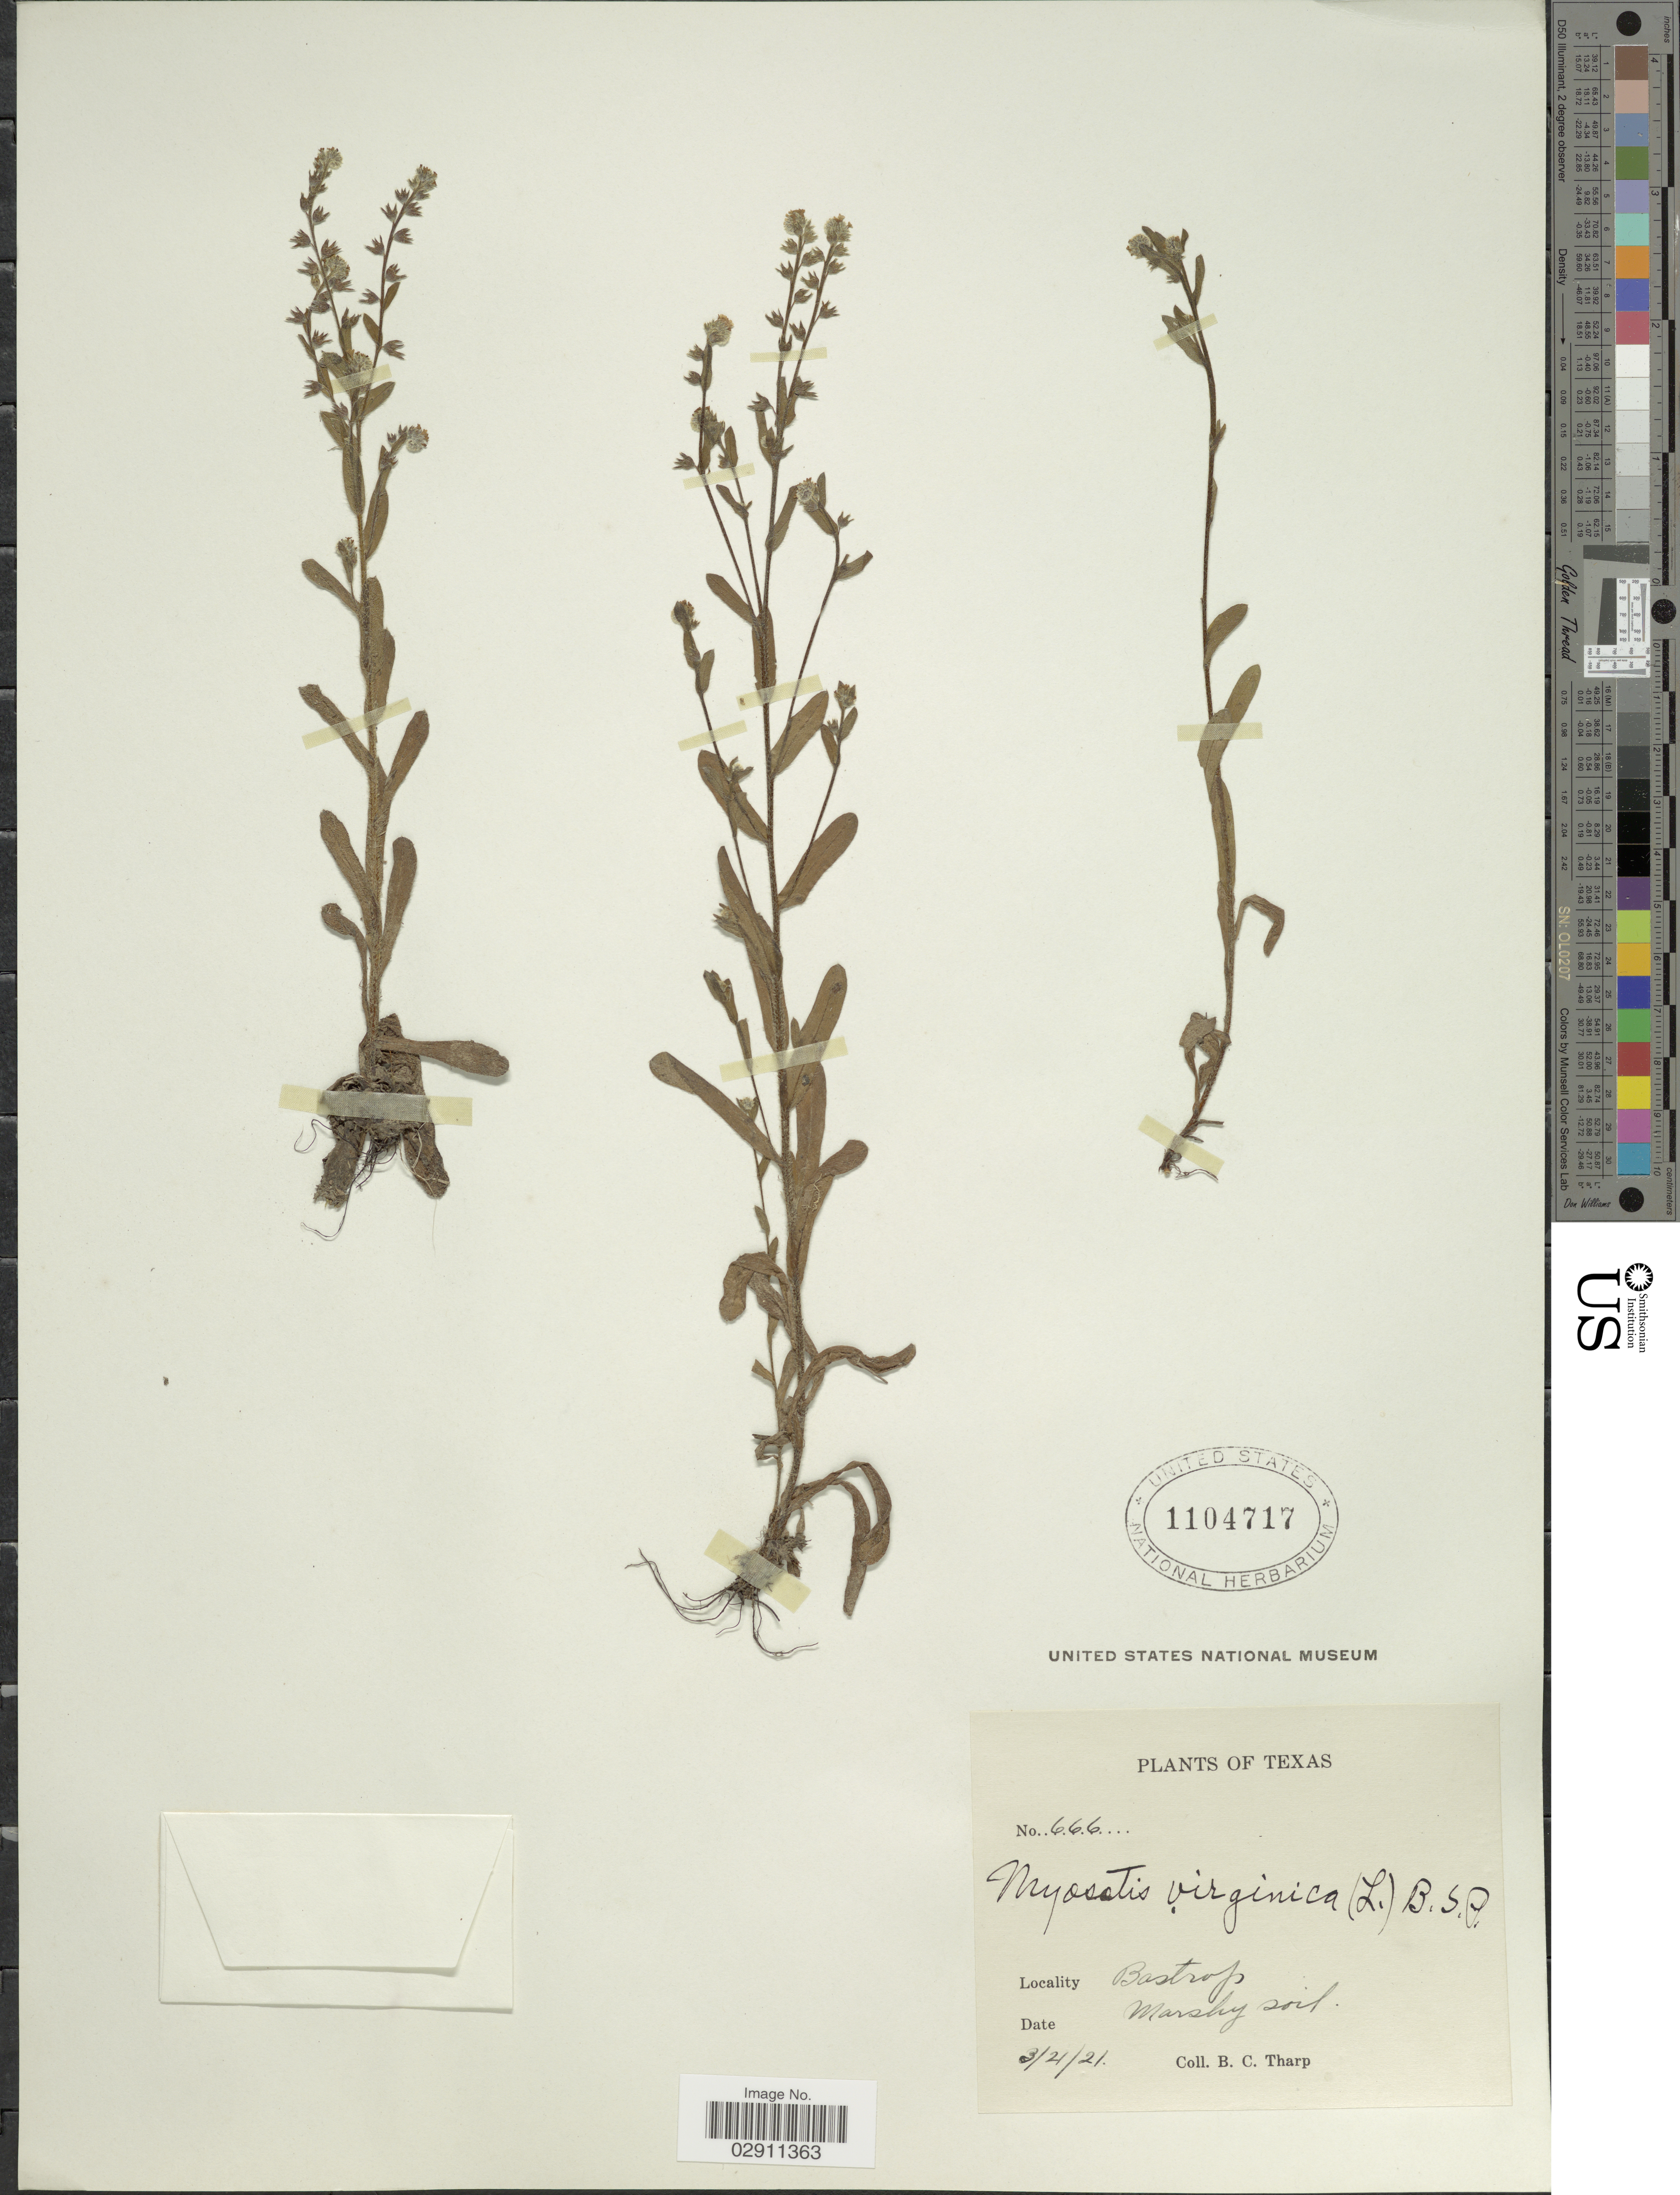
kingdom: Plantae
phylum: Tracheophyta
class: Magnoliopsida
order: Boraginales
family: Boraginaceae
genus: Myosotis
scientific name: Myosotis verna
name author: Nutt.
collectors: B. C. Tharp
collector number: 666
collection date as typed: Transcribed d/m/y: 4/3/21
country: United States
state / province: Texas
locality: Bastrop.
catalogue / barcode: US 1104717